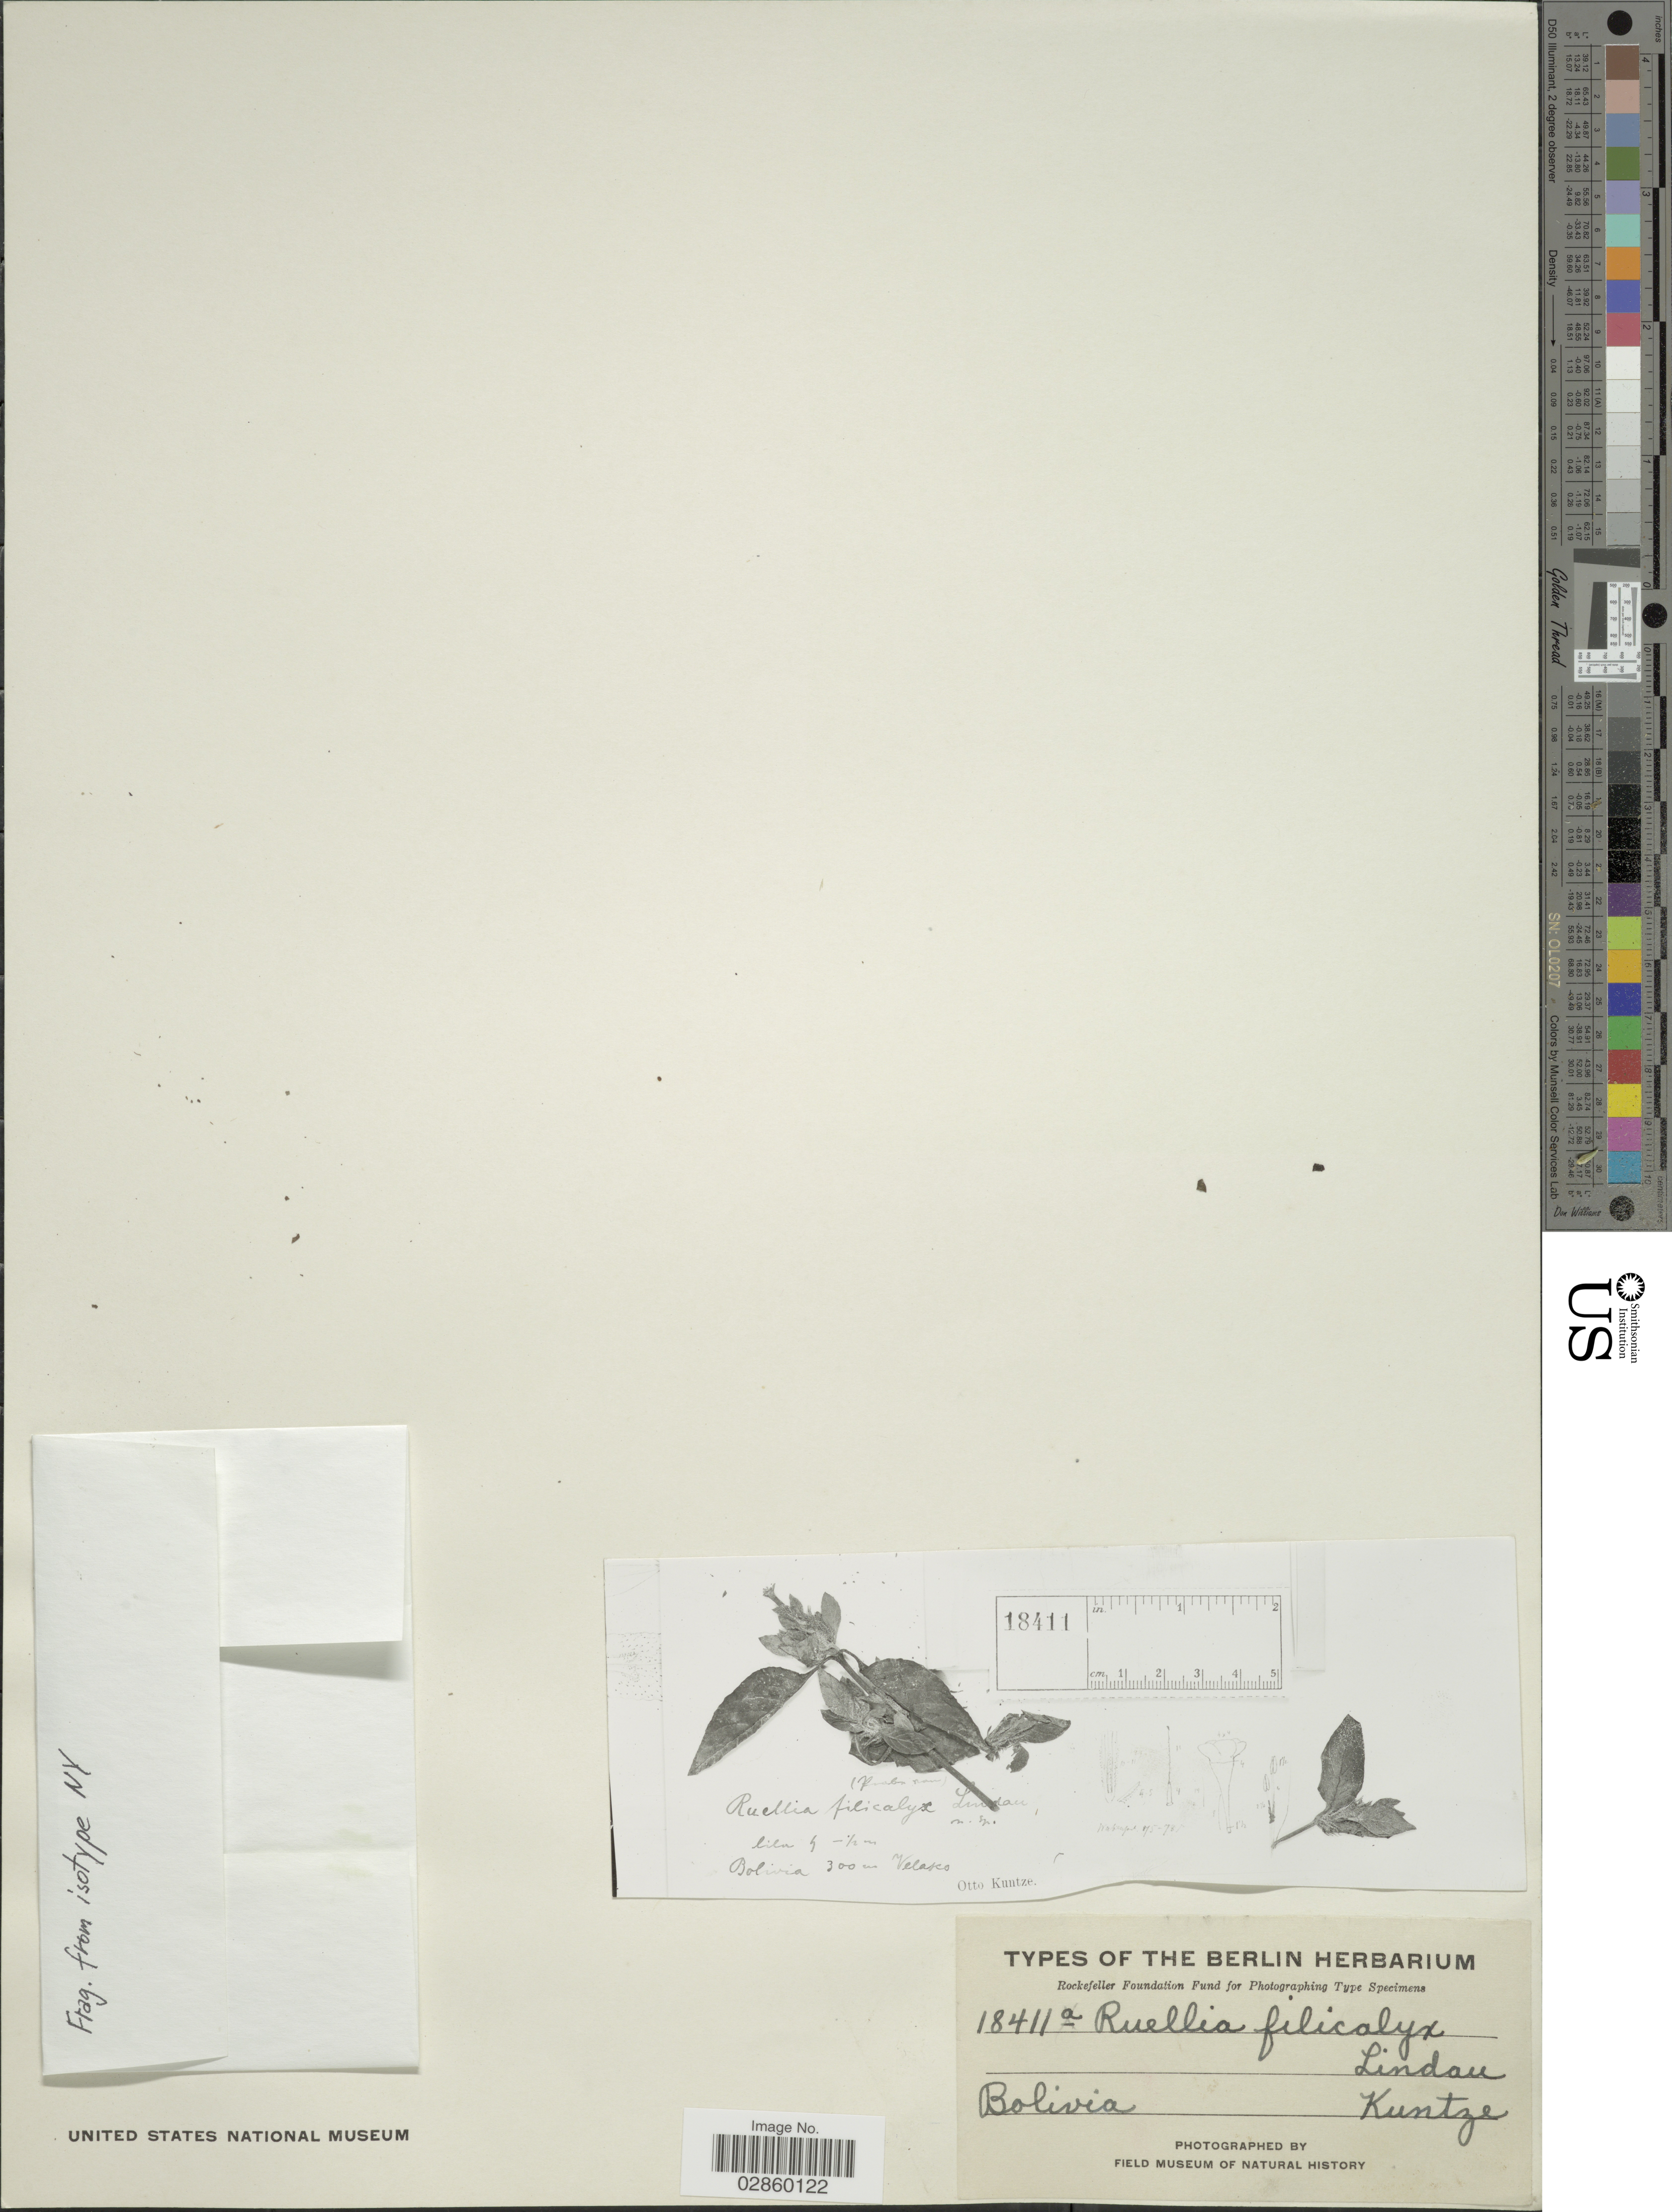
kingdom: Plantae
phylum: Tracheophyta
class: Magnoliopsida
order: Lamiales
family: Acanthaceae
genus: Ruellia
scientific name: Ruellia filicalyx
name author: Lindau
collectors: C.E.O. Kuntze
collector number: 18411a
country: Bolivia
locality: Velasco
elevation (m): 300